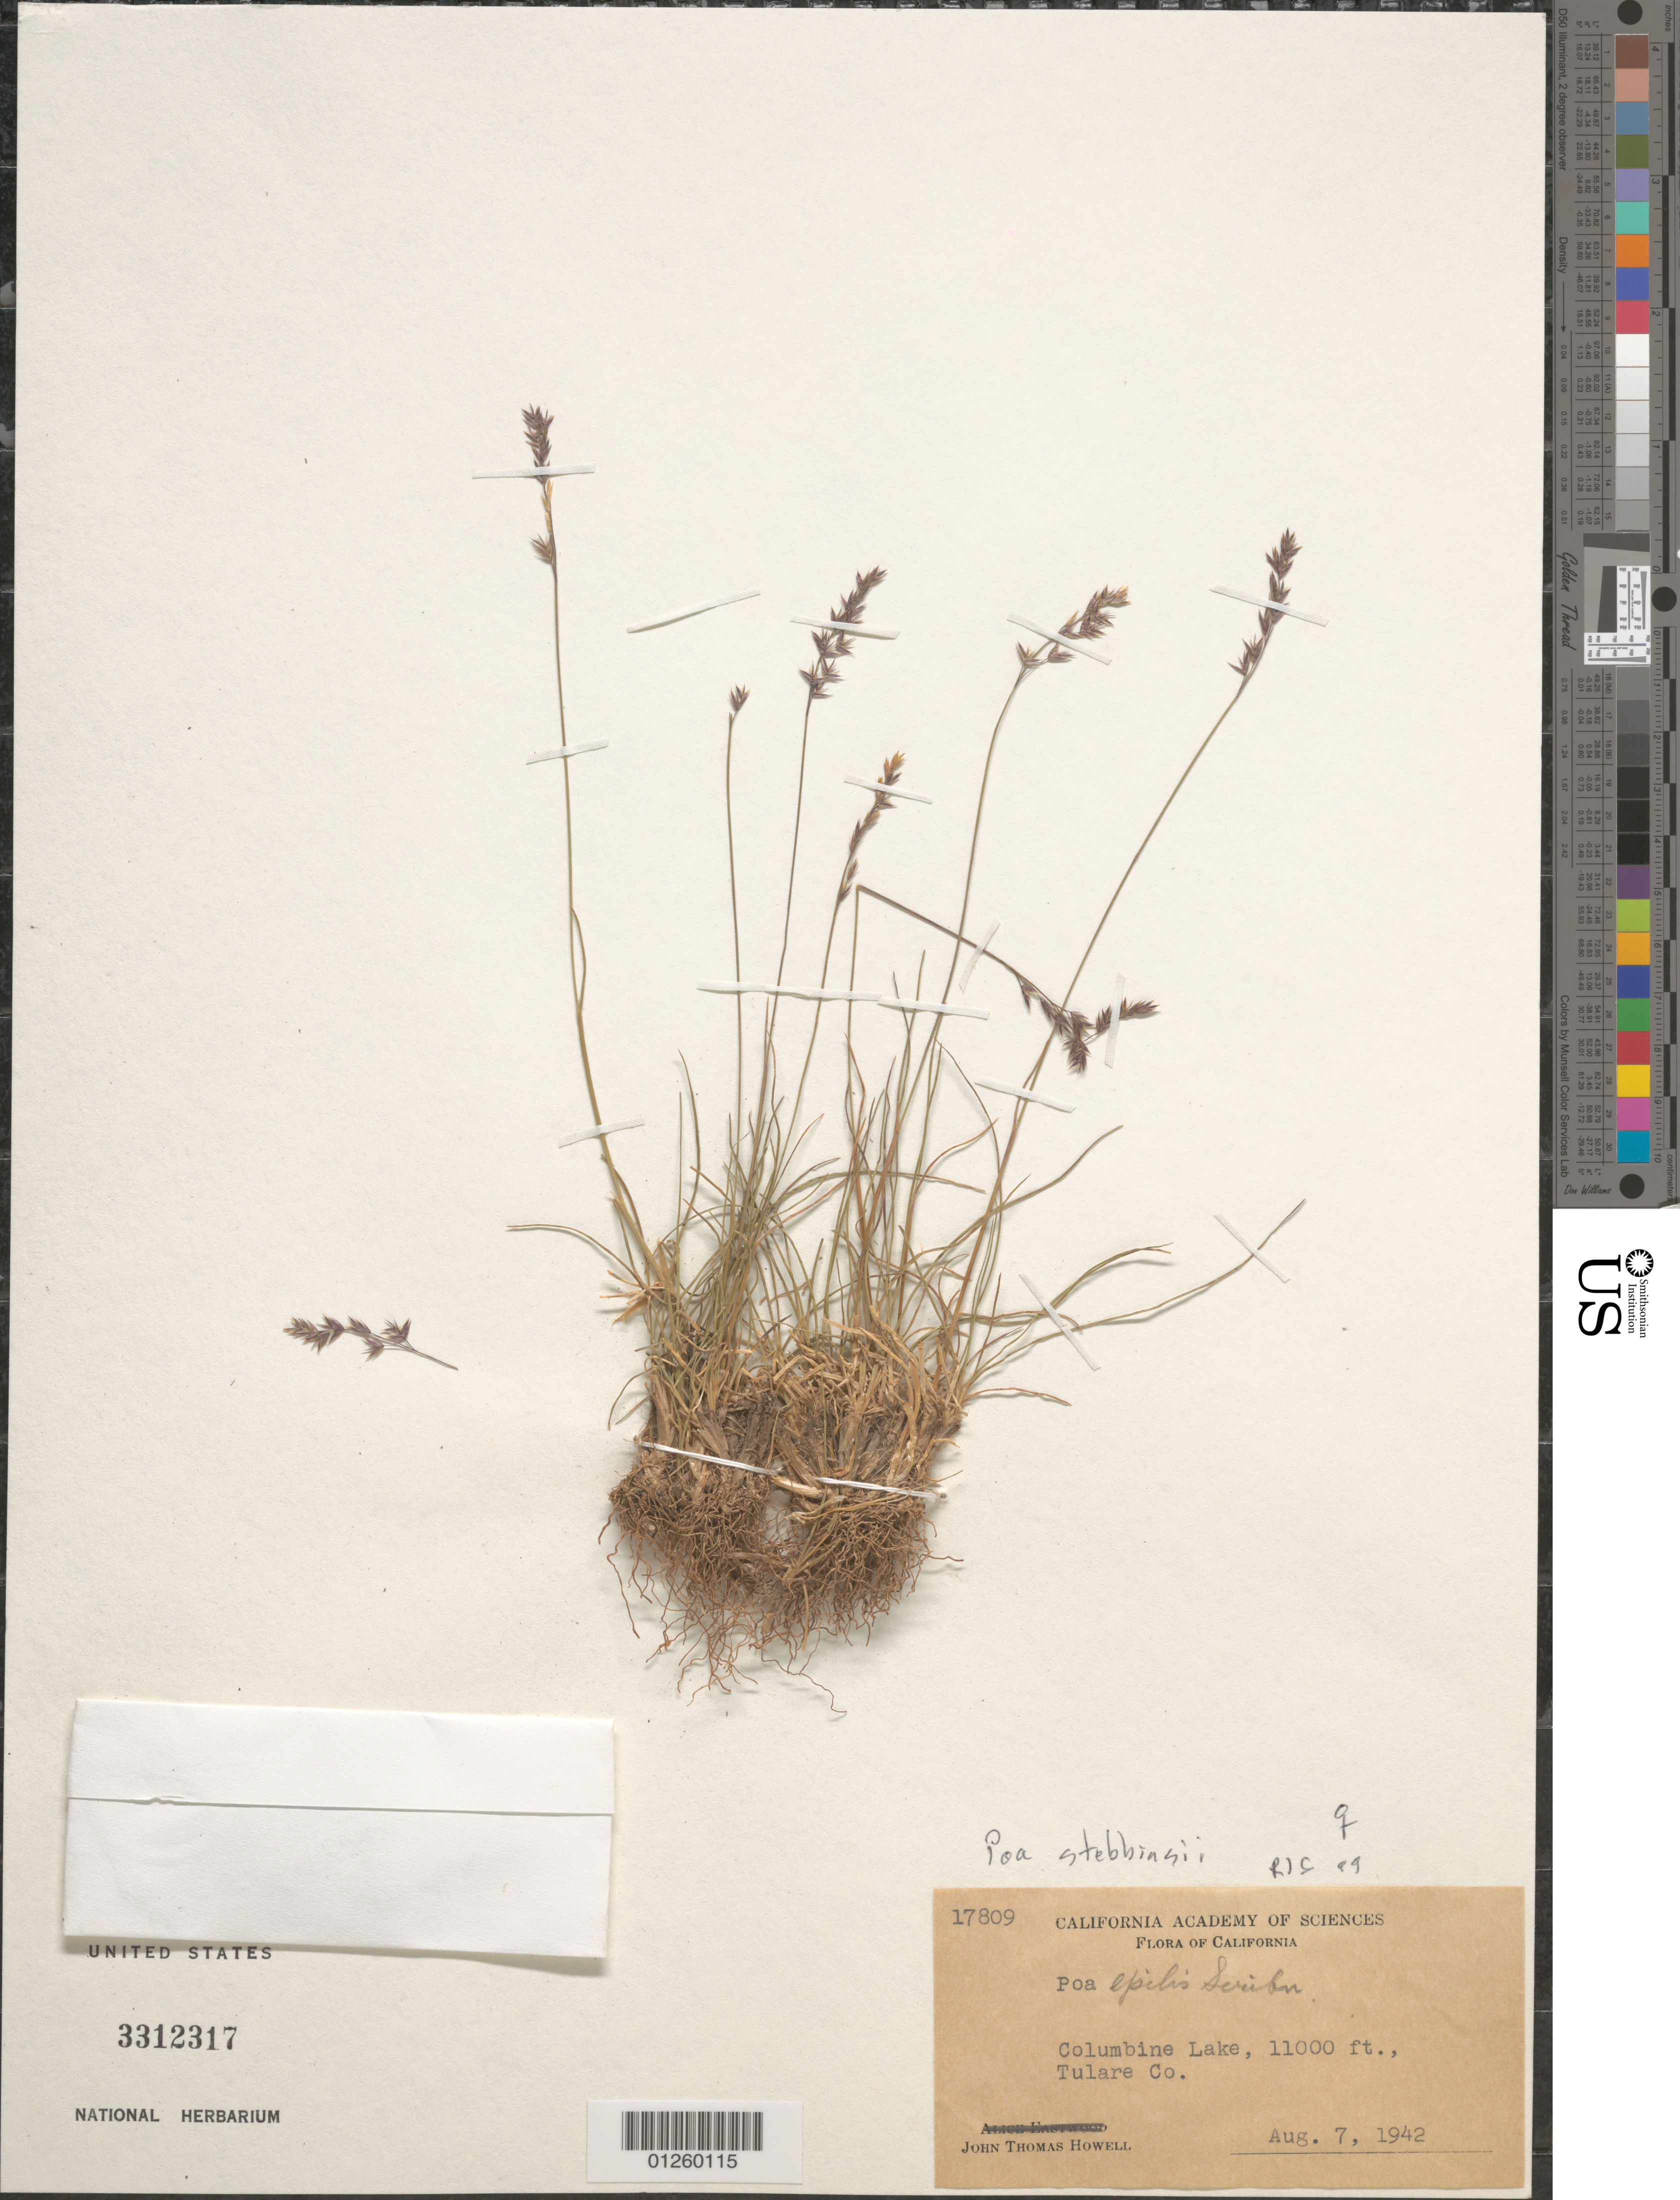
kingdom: Plantae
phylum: Tracheophyta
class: Liliopsida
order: Poales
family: Poaceae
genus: Poa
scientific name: Poa stebbinsii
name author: Soreng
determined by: Soreng, Robert J., Research Associate (BOT), Smithsonian Institution - National Museum of Natural History (UNITED STATES)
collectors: J. T. Howell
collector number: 17809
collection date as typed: Aug. 7, 1942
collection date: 1942-08-07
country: United States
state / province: California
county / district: Tulare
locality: Columbine Lake.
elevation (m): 3353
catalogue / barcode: US 3312317